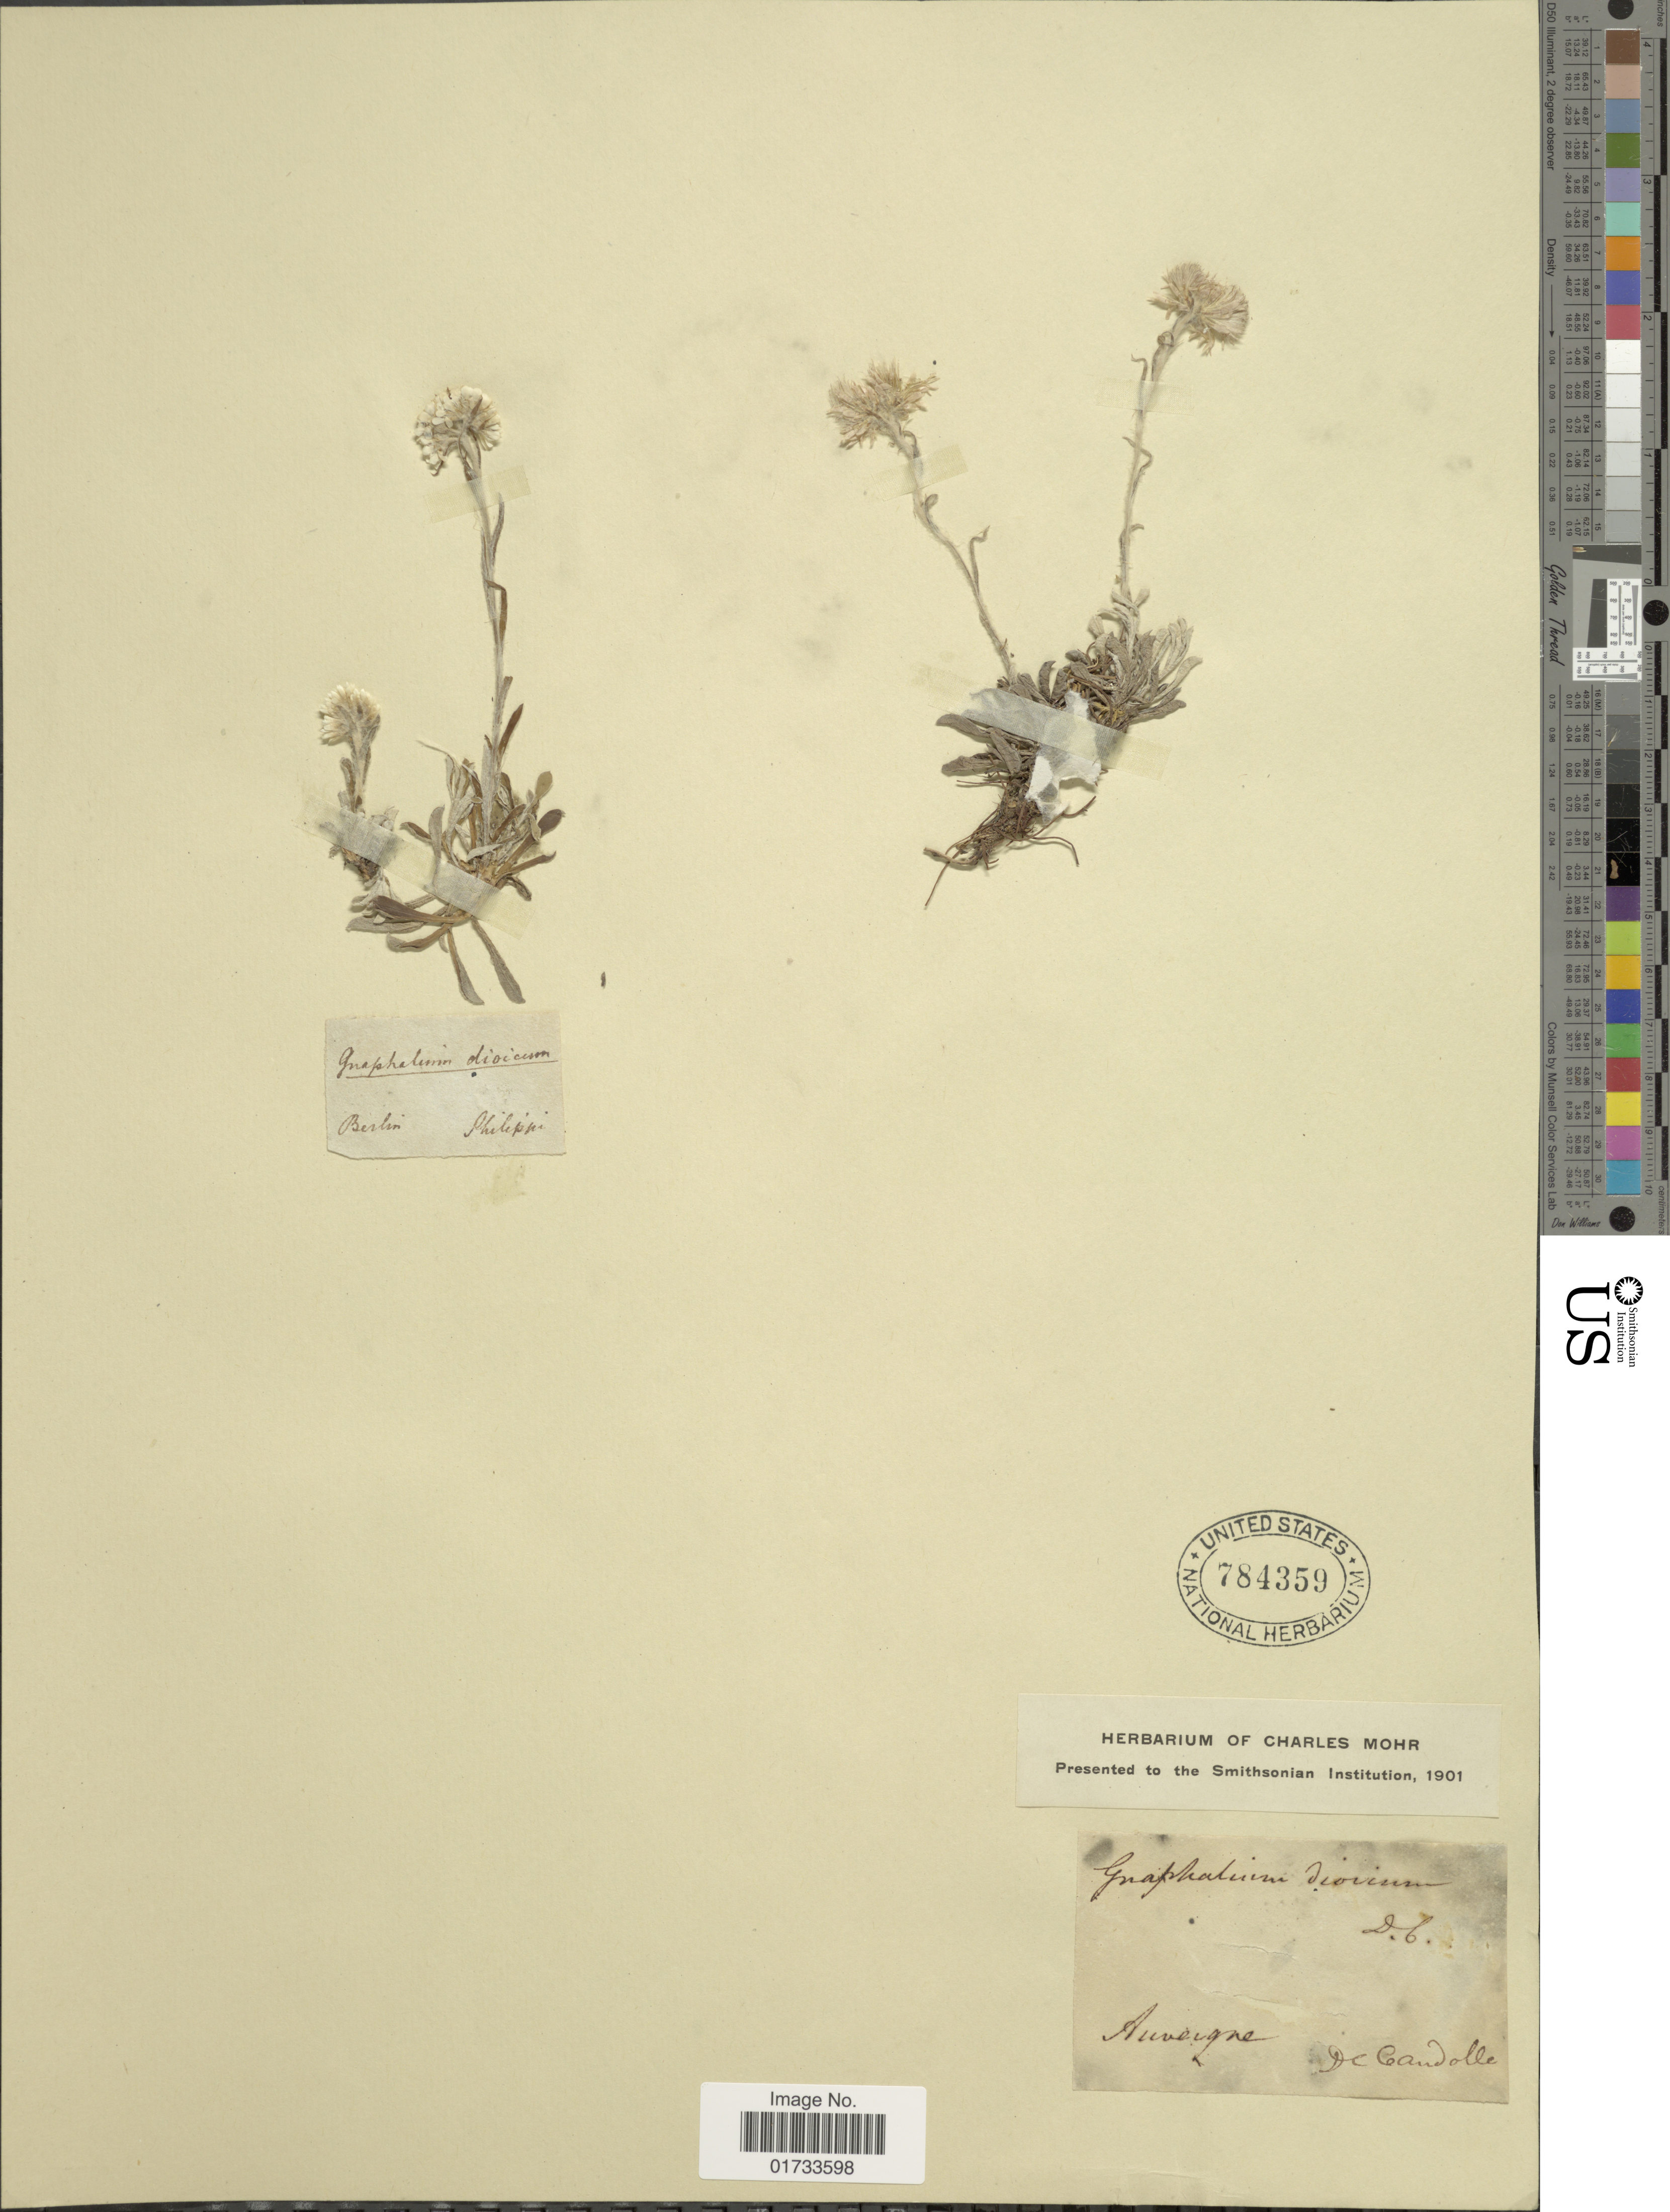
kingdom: Plantae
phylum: Tracheophyta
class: Magnoliopsida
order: Asterales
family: Asteraceae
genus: Antennaria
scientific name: Antennaria dioica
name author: (L.) Gaertn.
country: France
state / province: Auvergne-Rhône-Alpes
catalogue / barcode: US 784359